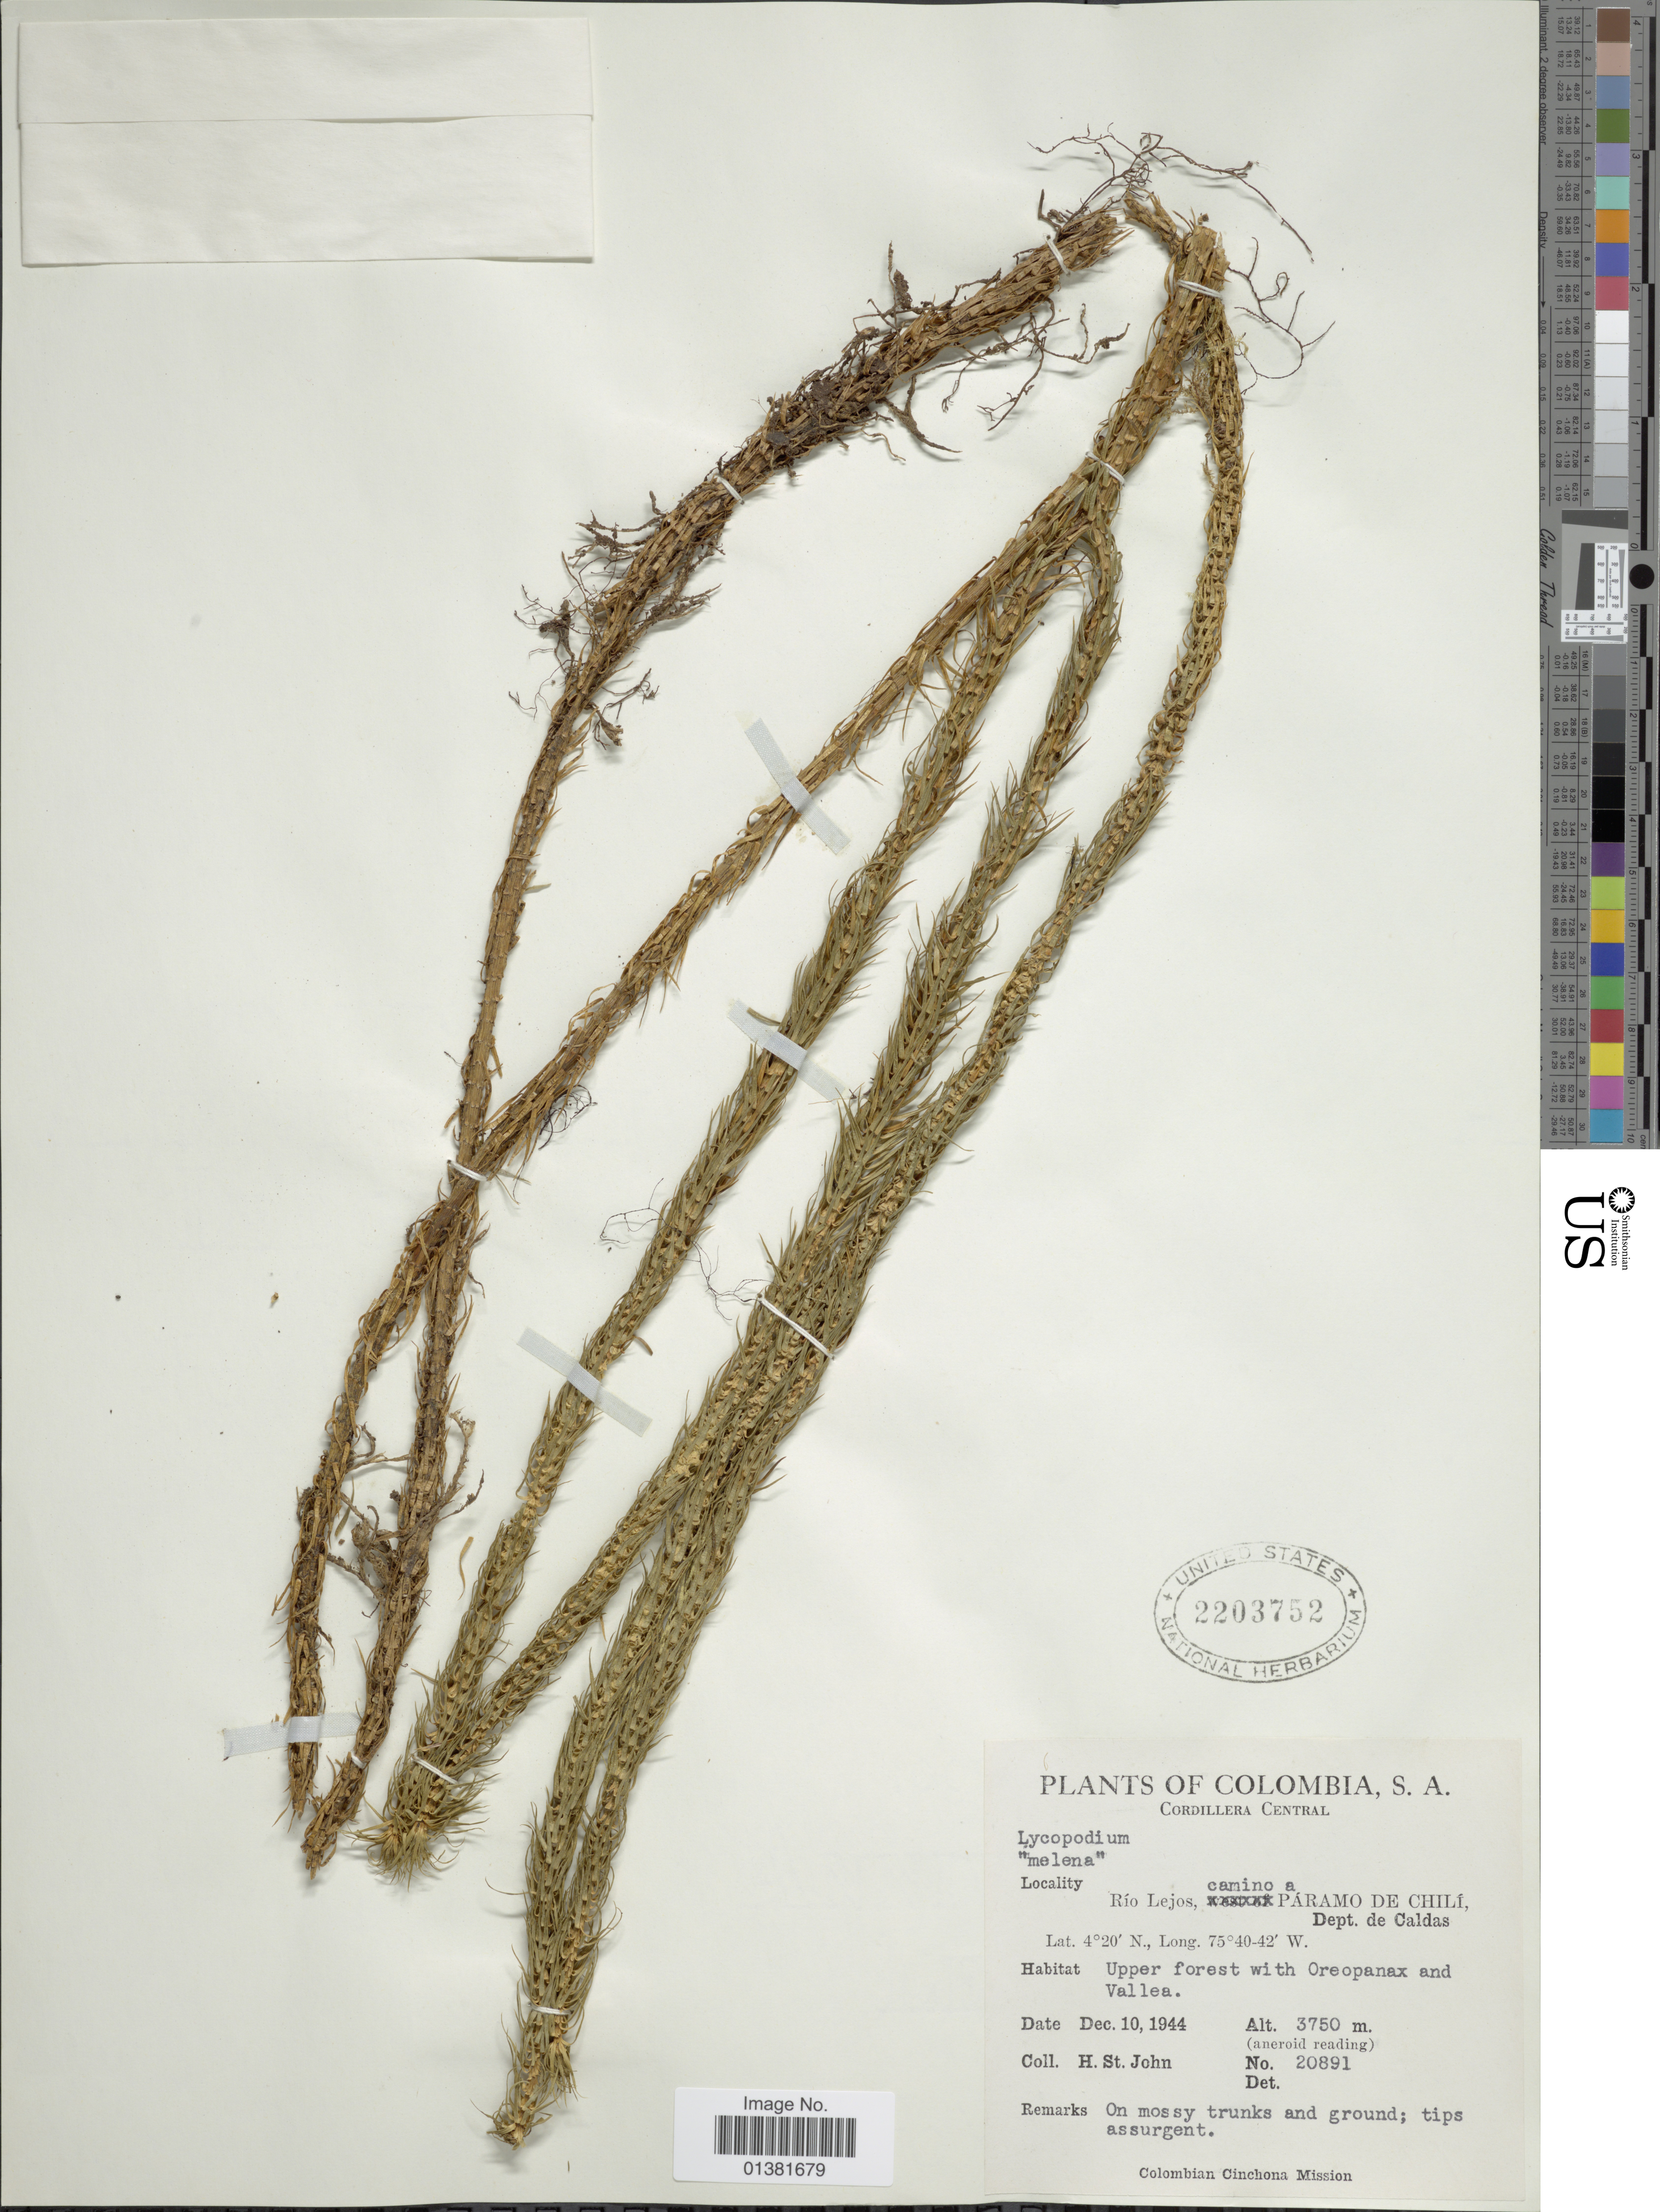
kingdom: Plantae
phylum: Tracheophyta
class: Lycopodiopsida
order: Lycopodiales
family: Lycopodiaceae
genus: Phlegmariurus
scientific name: Phlegmariurus sp.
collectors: H. St. John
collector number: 20891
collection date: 1944-12-10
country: Colombia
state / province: Caldas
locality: Cordillera Oriental, Río Lejos, camino a Páramo de Chilí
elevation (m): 3750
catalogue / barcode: US 2203752